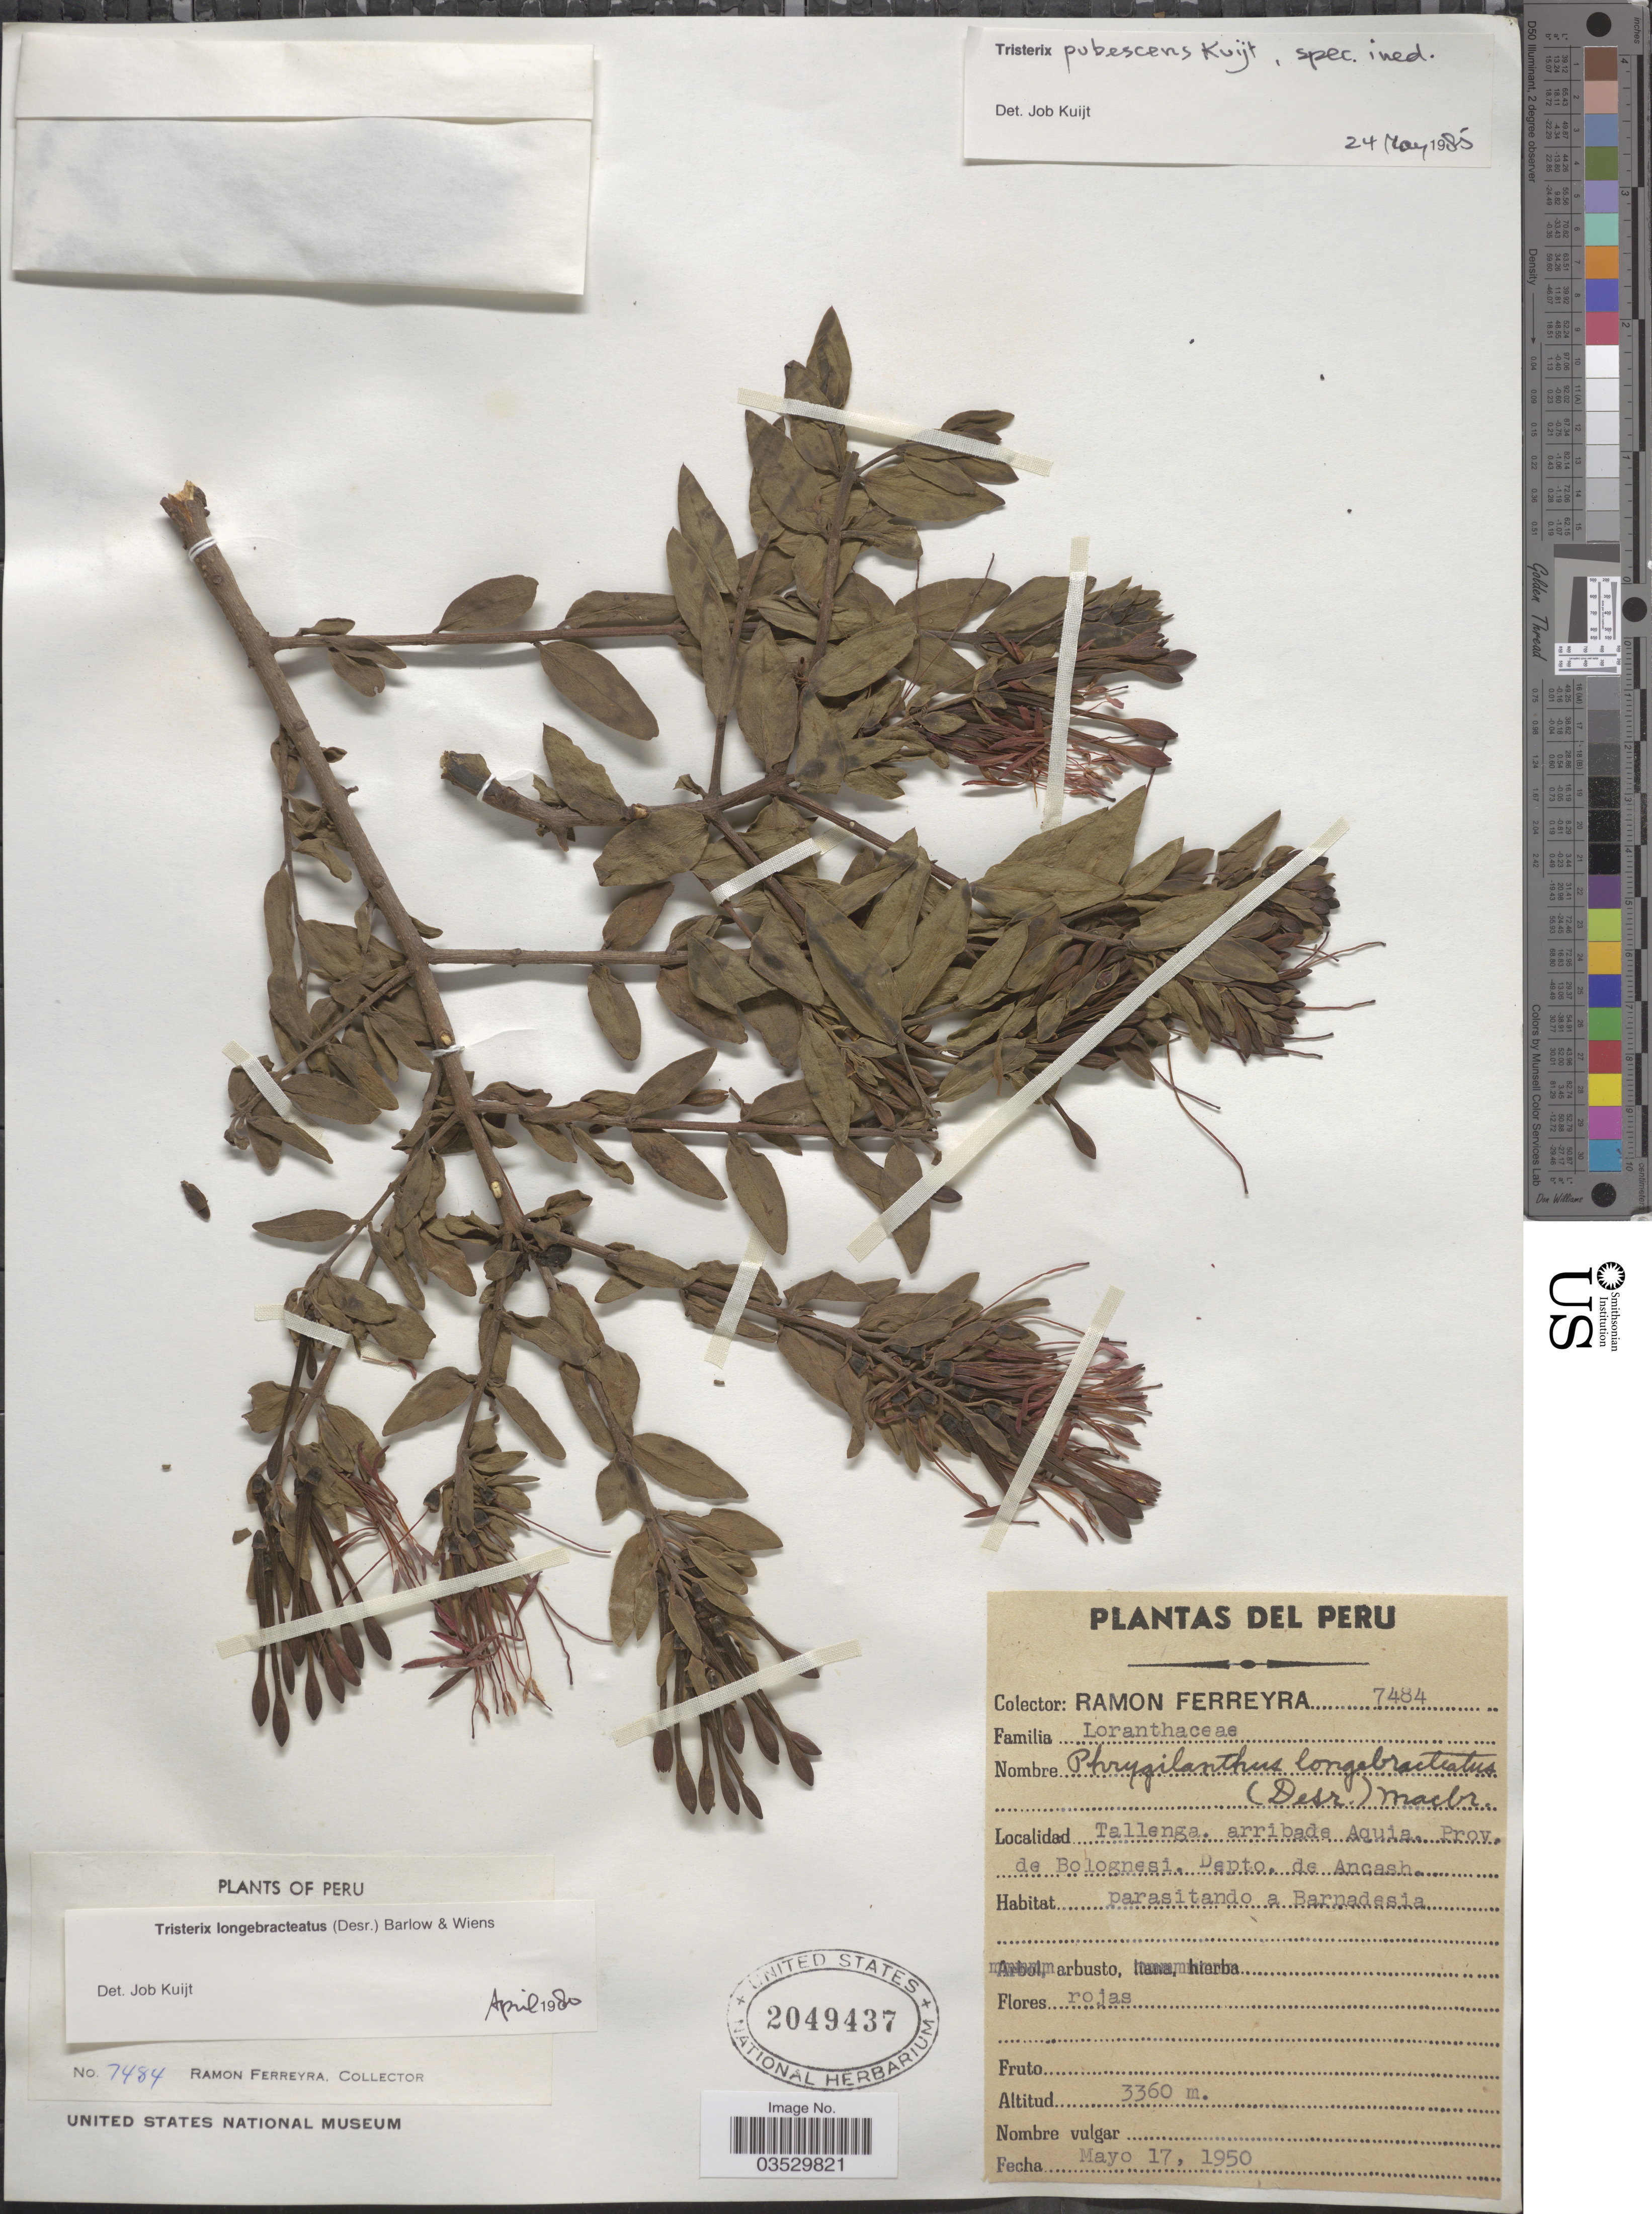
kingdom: Plantae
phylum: Tracheophyta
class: Magnoliopsida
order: Santalales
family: Loranthaceae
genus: Tristerix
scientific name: Tristerix pubescens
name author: Kuijt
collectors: R. A. Ferreyra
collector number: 7484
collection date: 1950-05-17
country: Peru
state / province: Ancash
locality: Tallenga, arribada Aquia, Prov. de Bolognesi, Depto. de Ancash.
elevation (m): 3360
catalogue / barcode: US 2049437